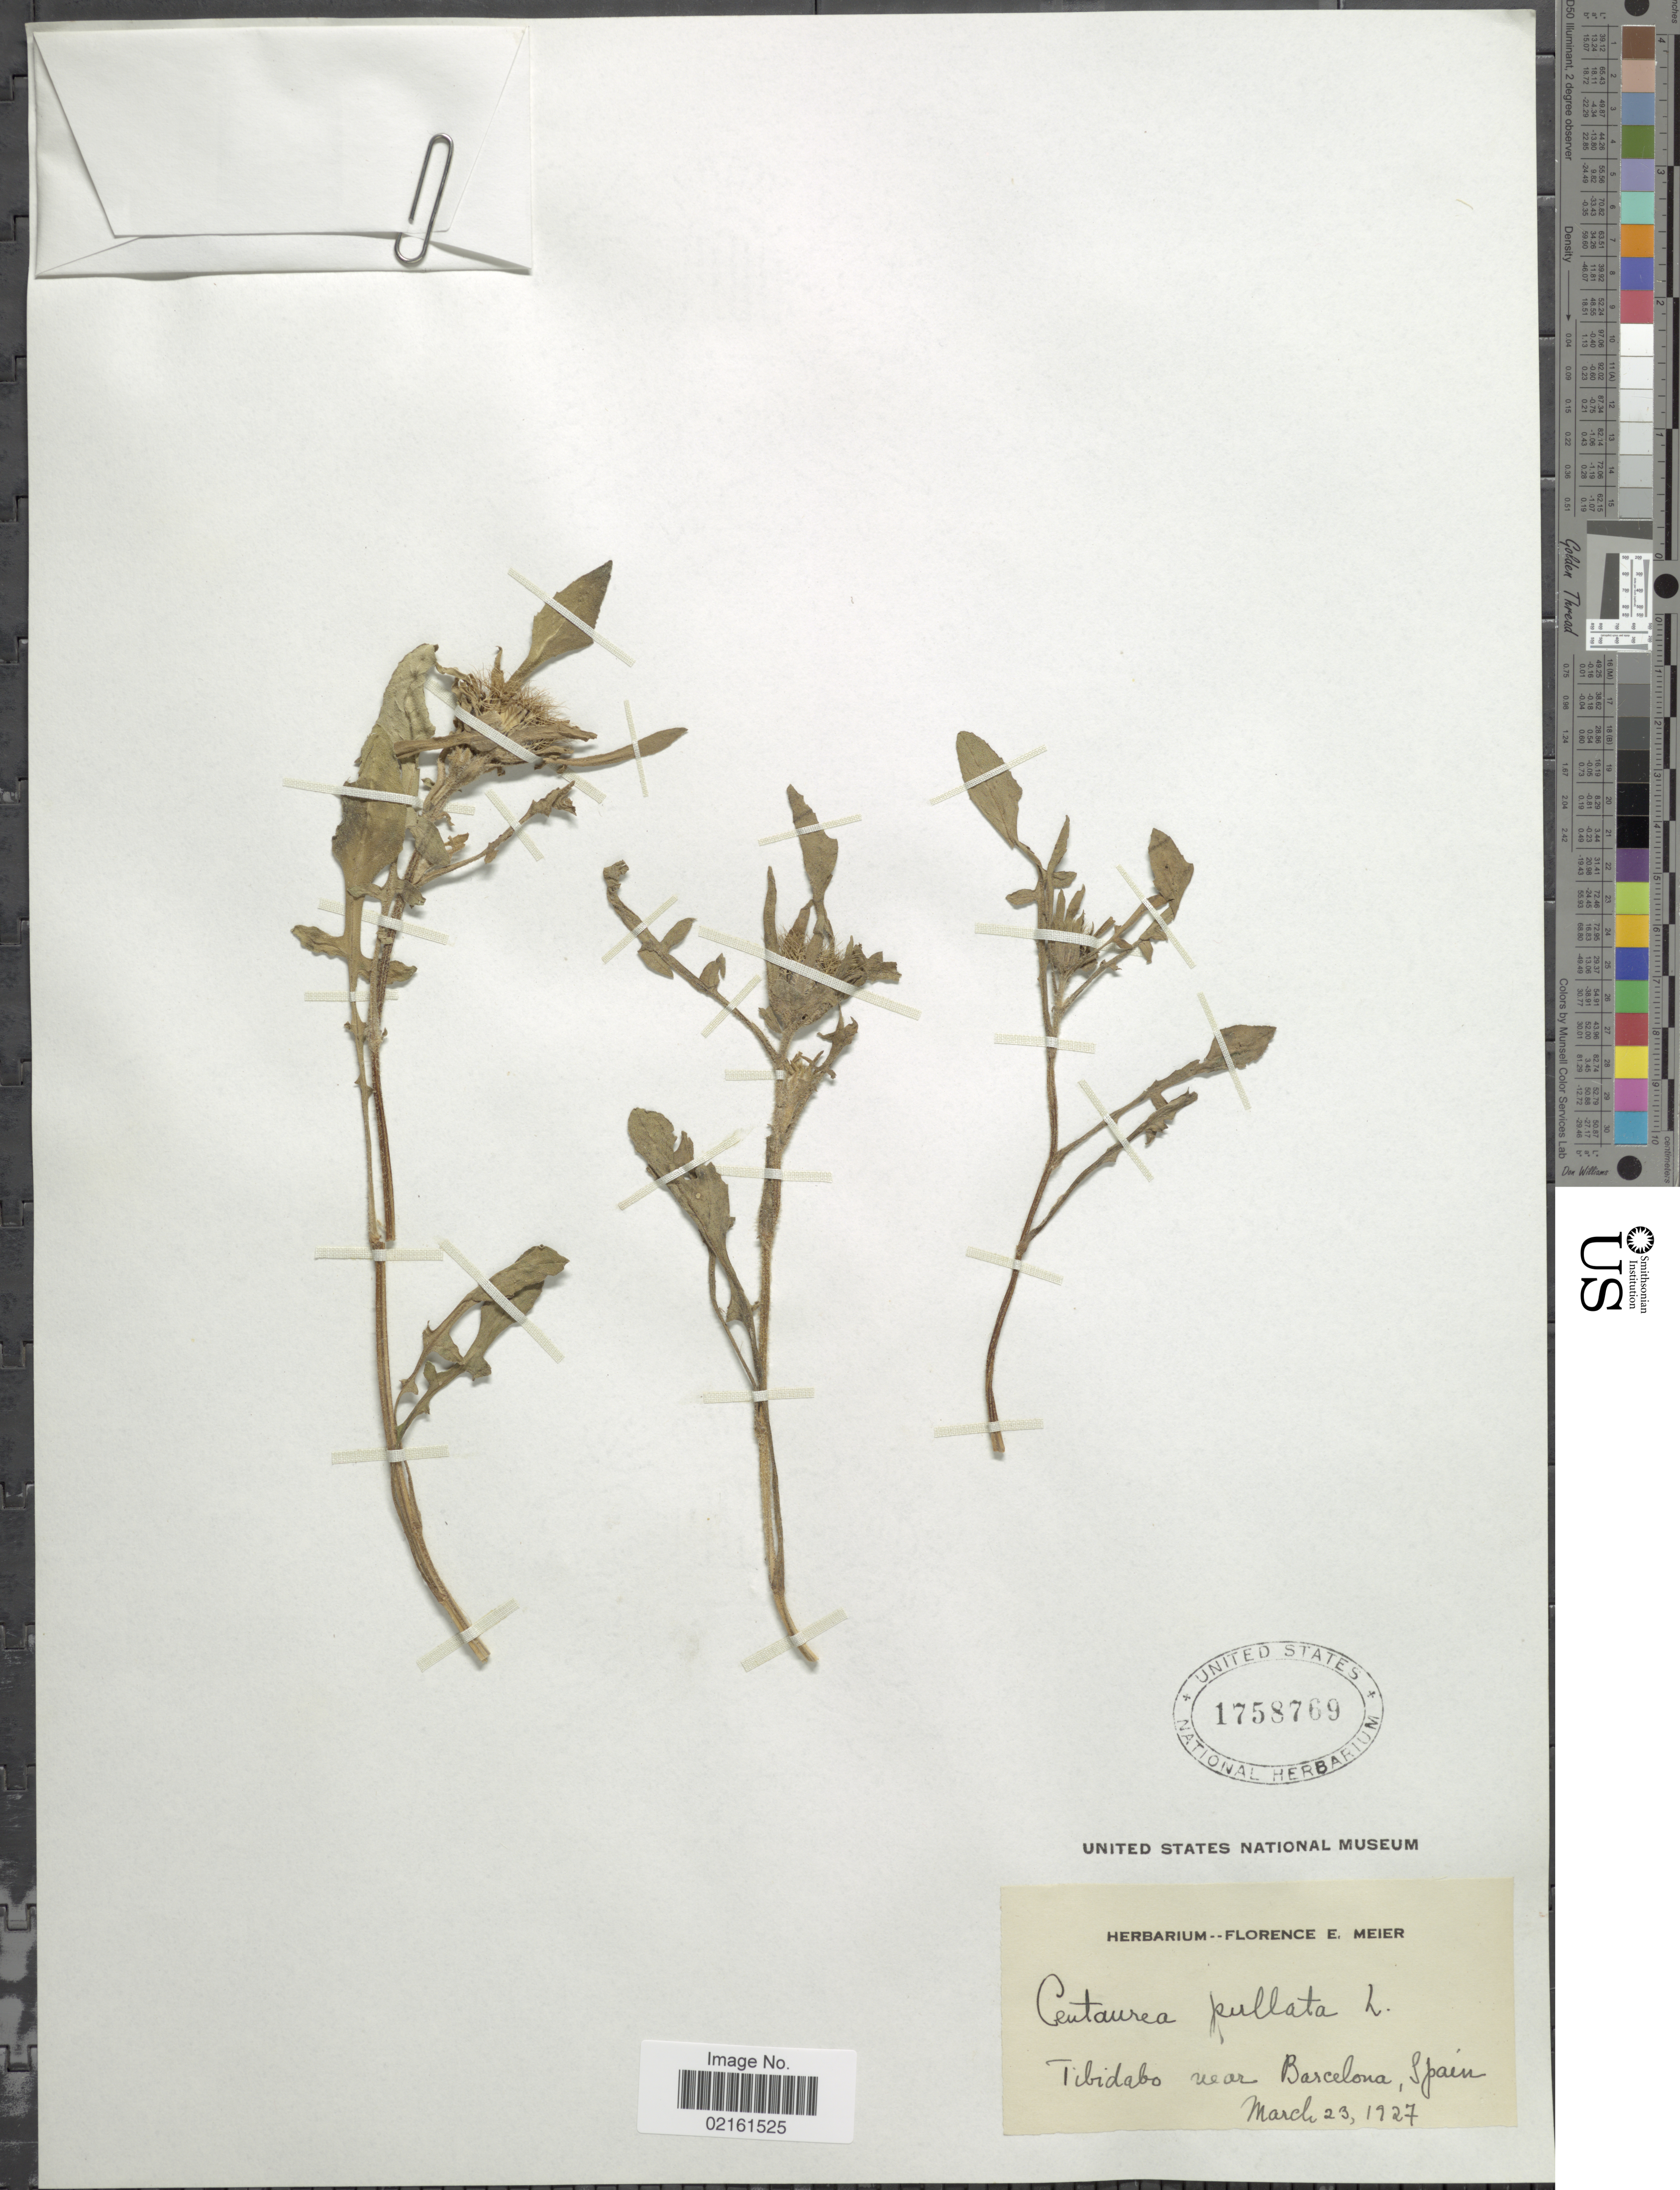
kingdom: Plantae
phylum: Tracheophyta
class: Magnoliopsida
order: Asterales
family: Asteraceae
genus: Centaurea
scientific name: Centaurea pullata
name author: L.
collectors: ex herb. Florence E. Meier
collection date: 1927-03-23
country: Spain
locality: Tibidabo near Barcelona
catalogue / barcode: US 1758769